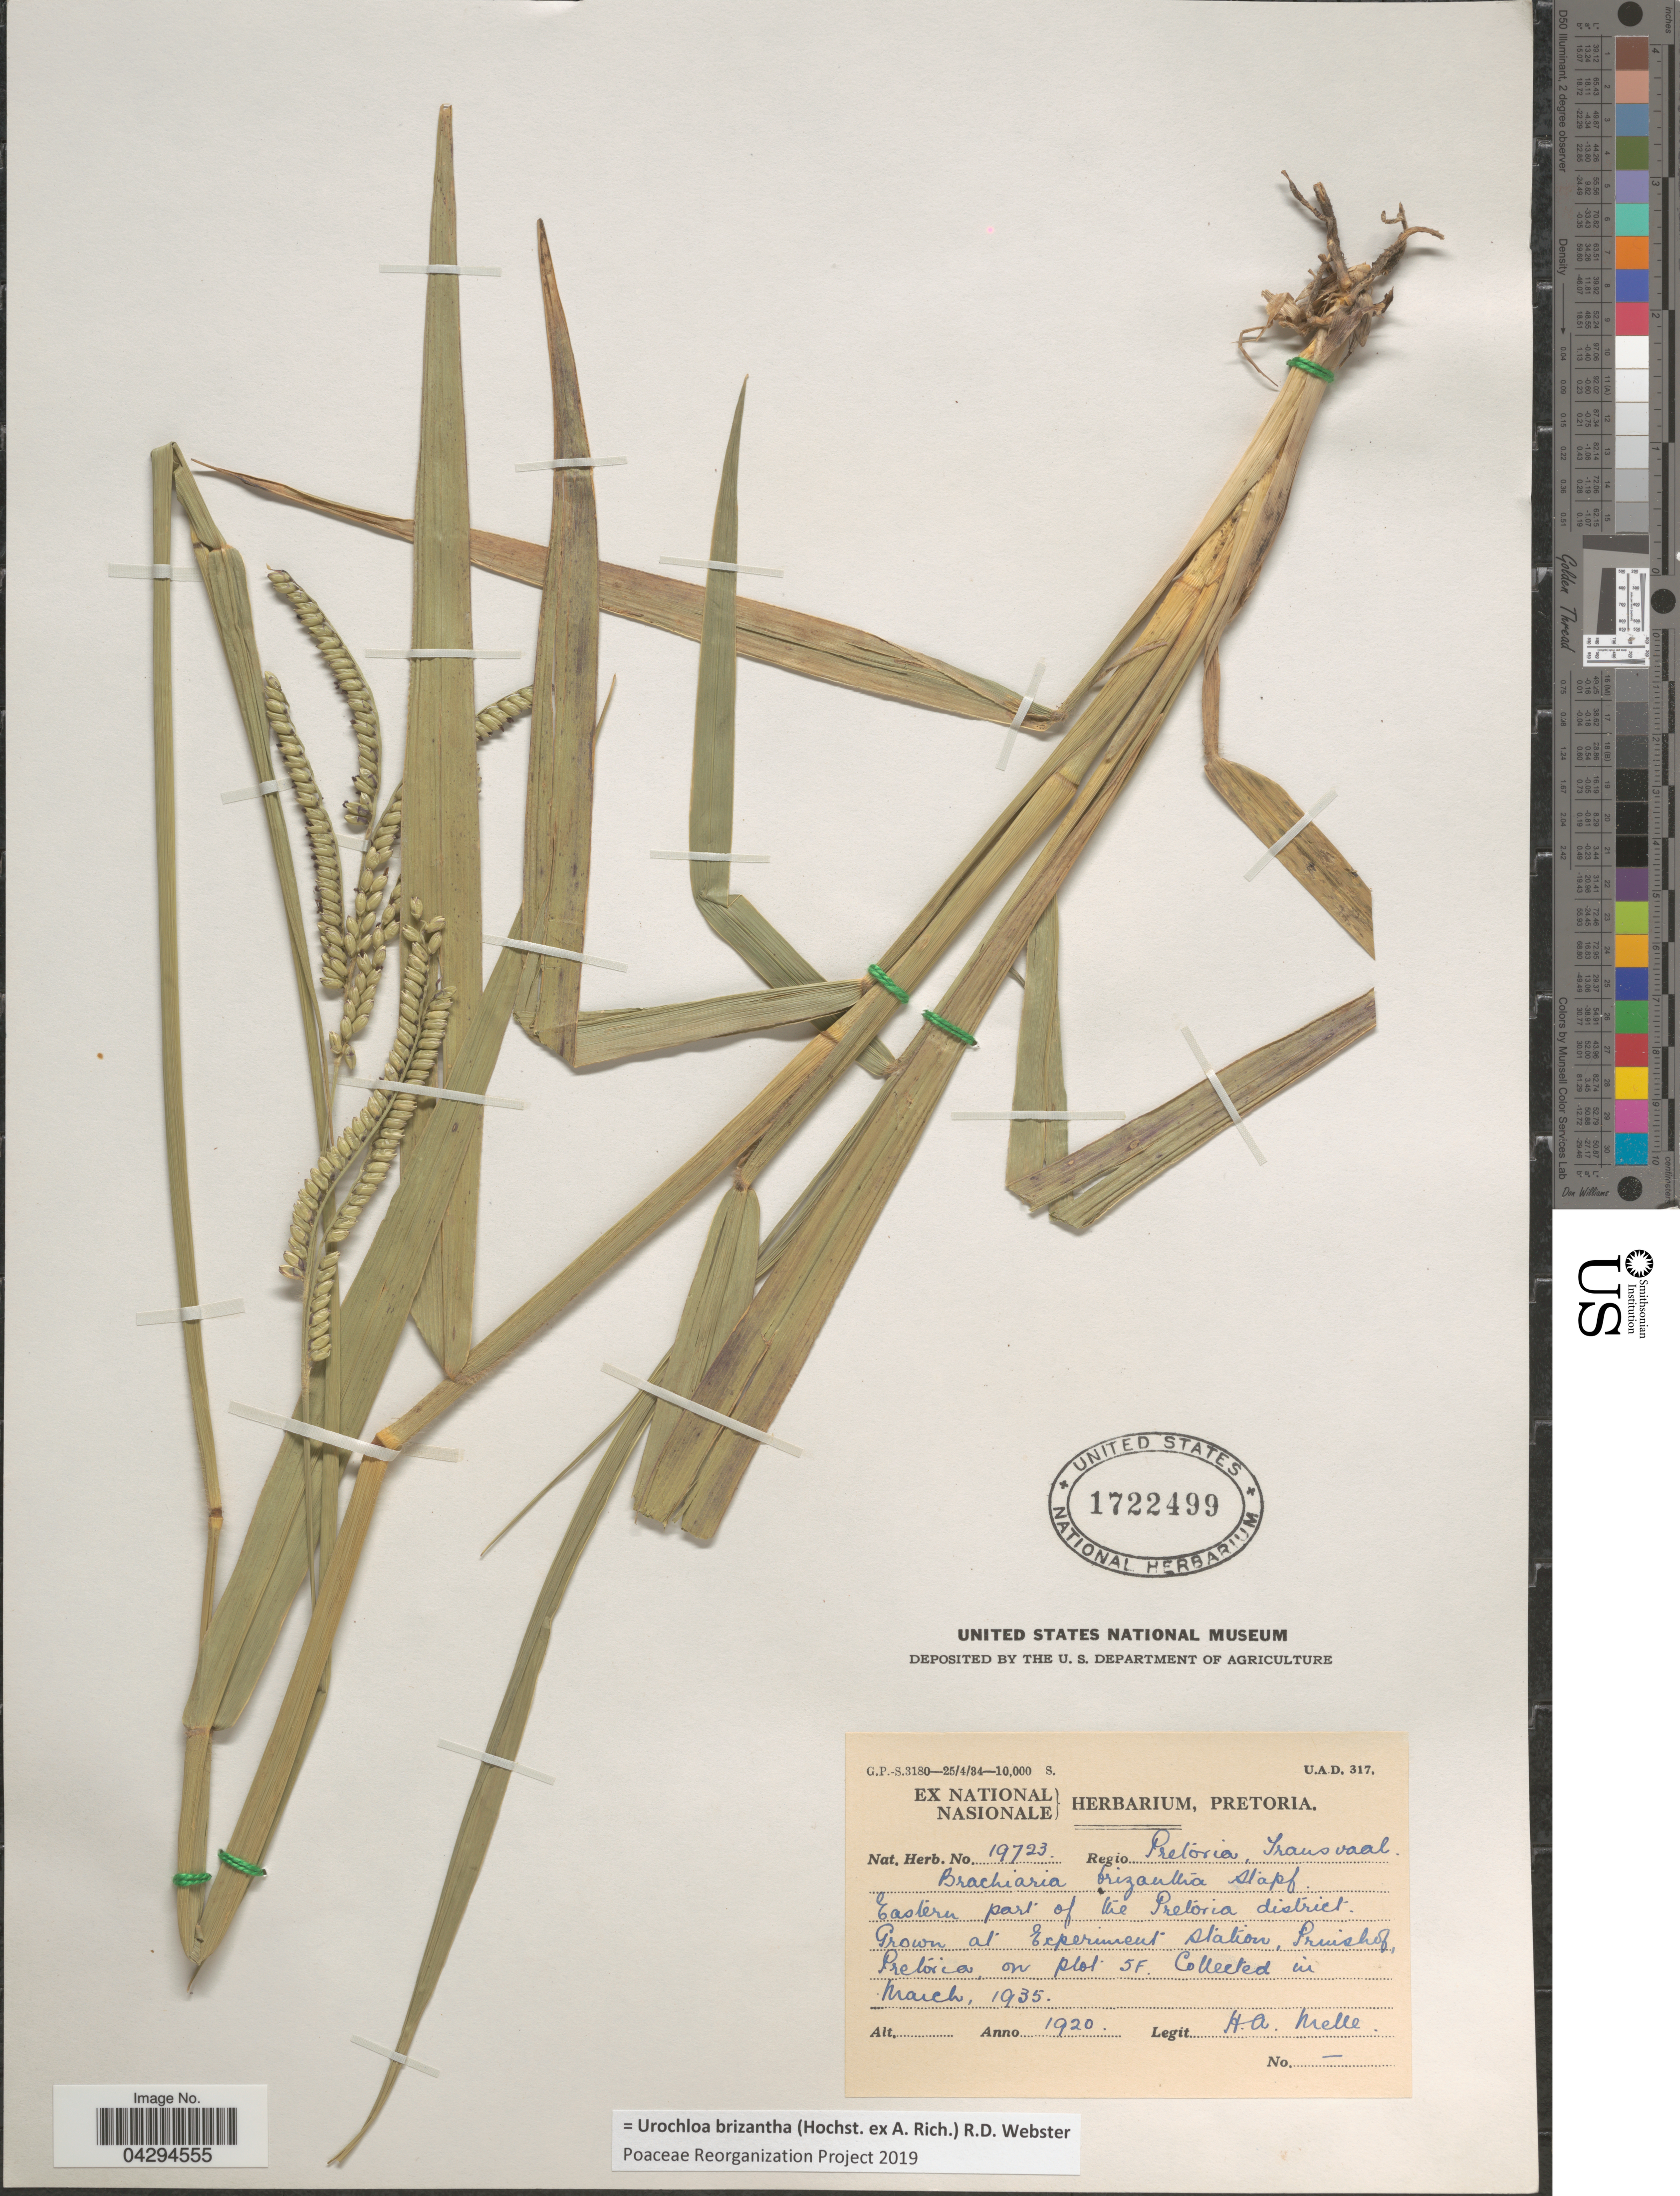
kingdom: Plantae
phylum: Tracheophyta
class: Liliopsida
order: Poales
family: Poaceae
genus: Urochloa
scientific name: Urochloa brizantha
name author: (Hochst. ex A. Rich.) R.D. Webster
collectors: H. Melle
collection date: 1920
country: South Africa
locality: Grown at Experiment Station, Prinshof, Pretoria, on plot 5F.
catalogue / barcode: US 1722499